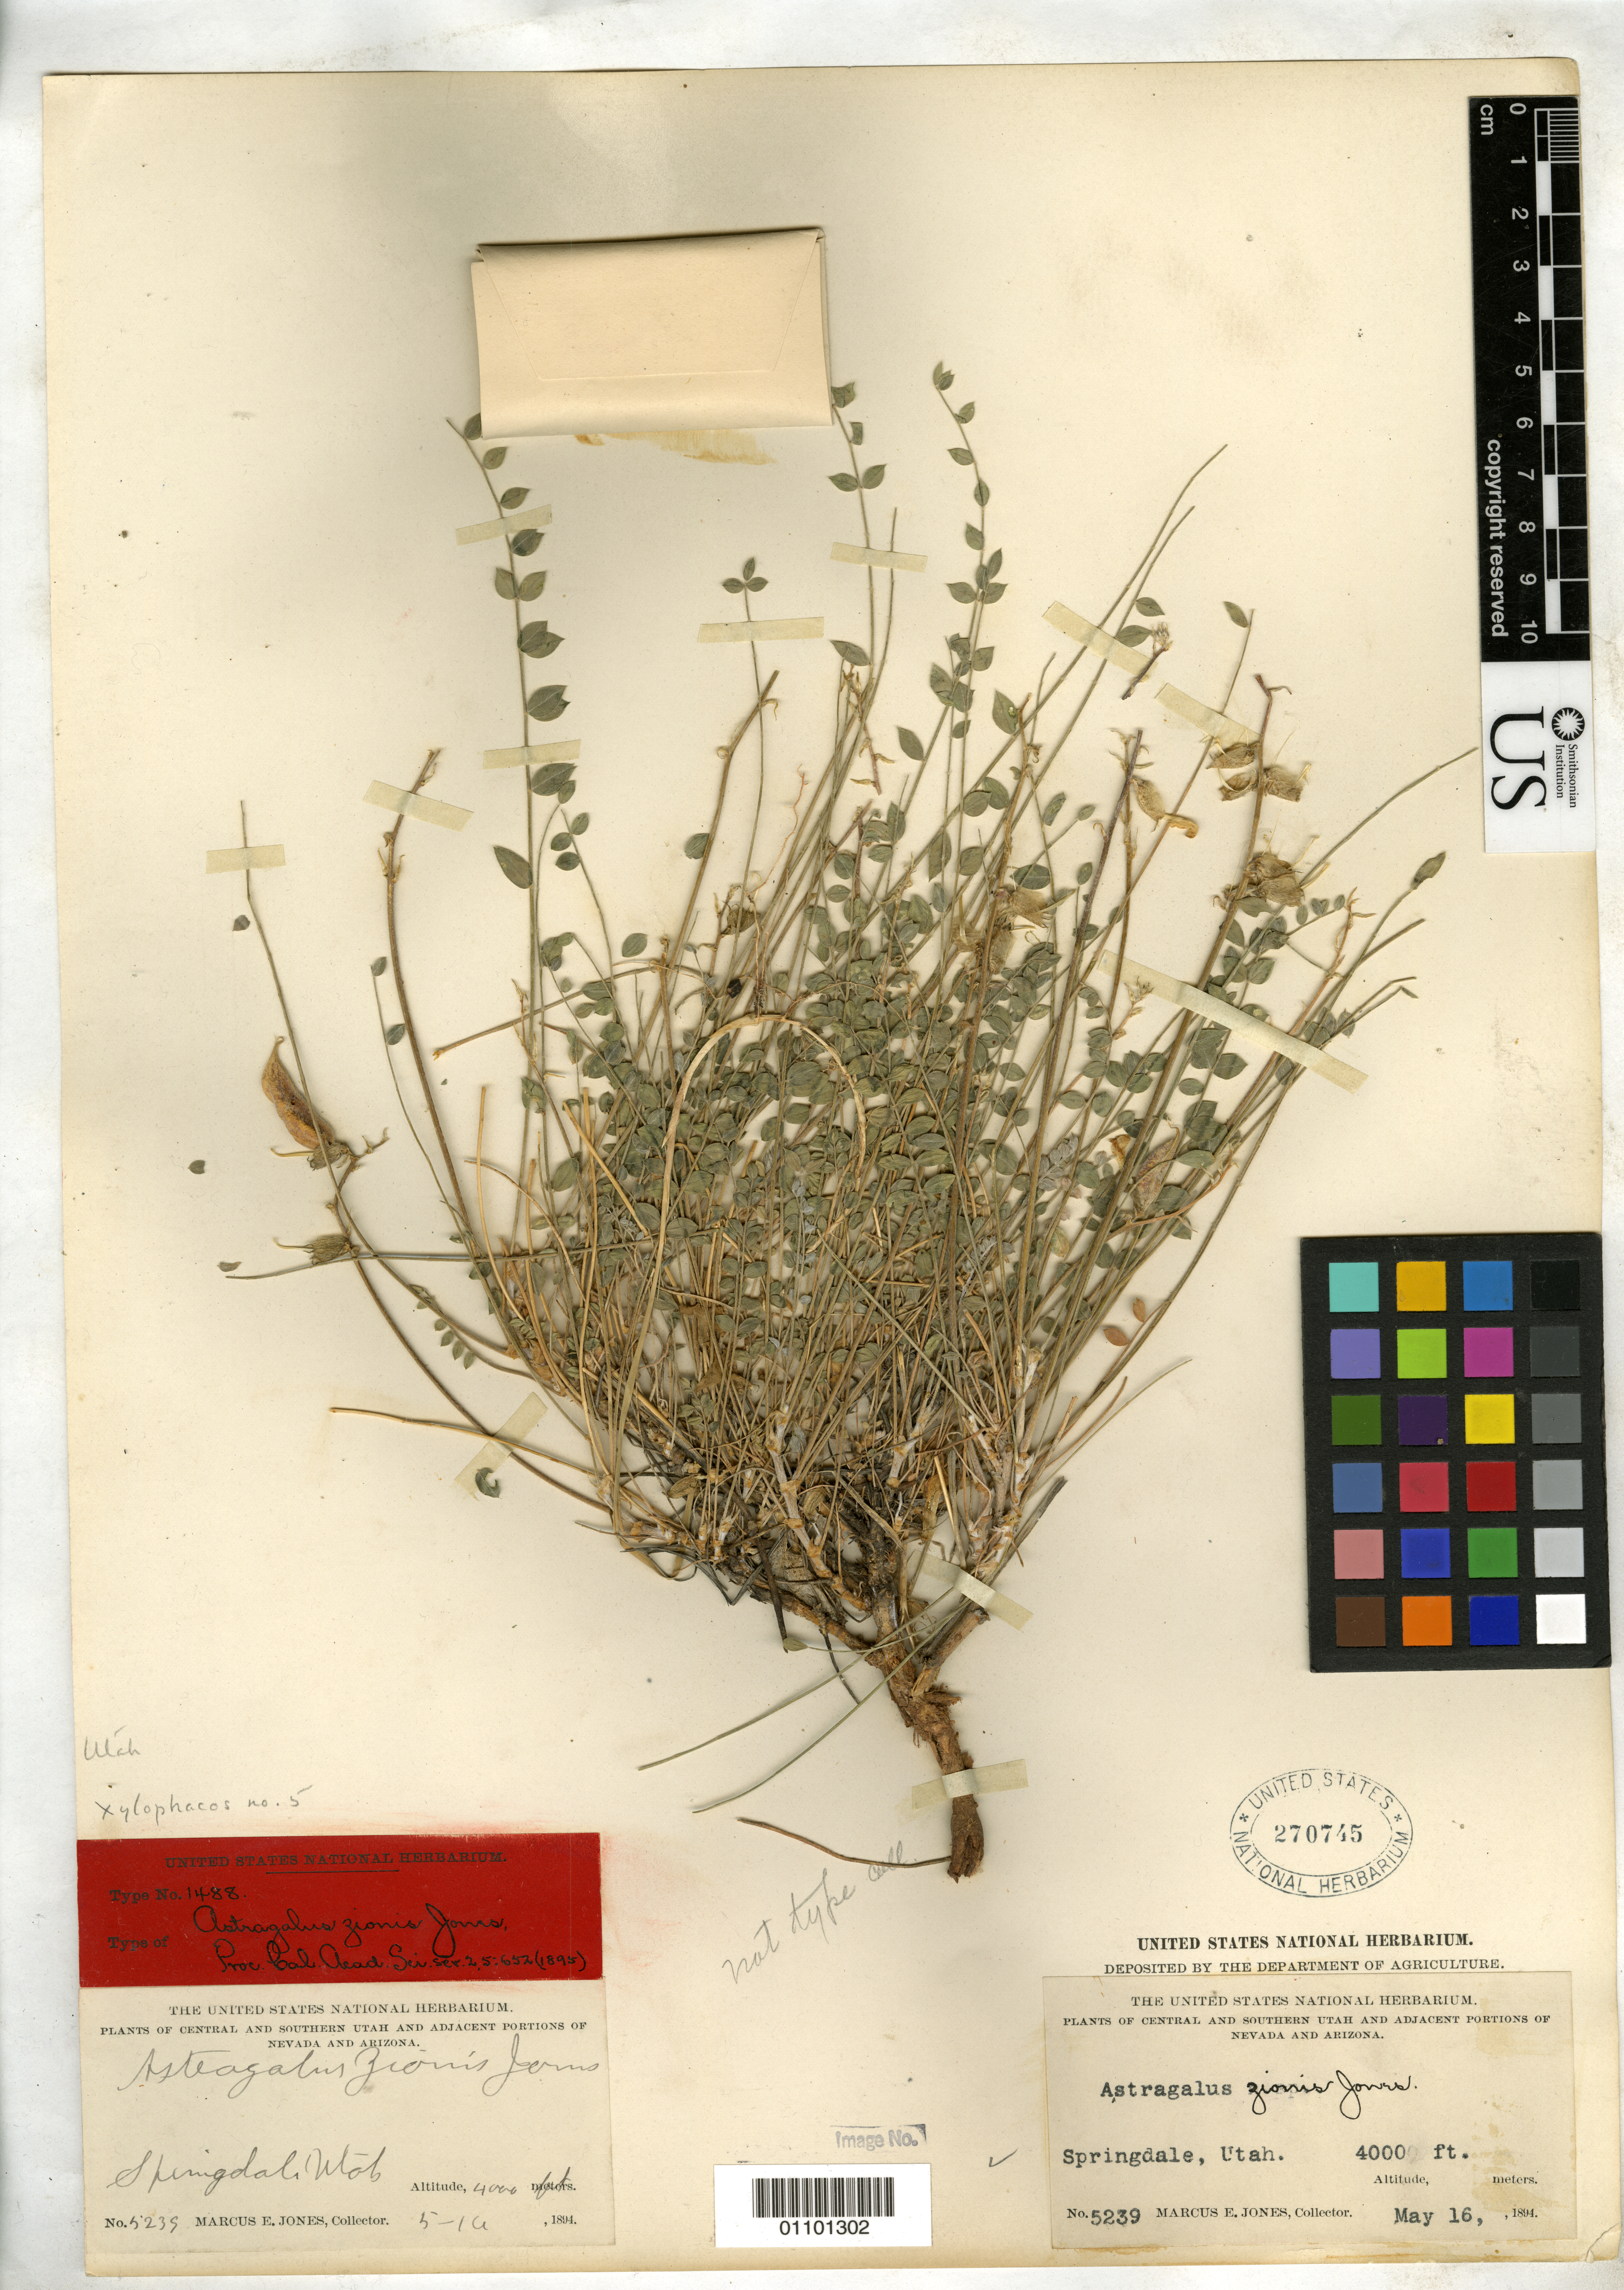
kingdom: Plantae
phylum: Tracheophyta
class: Magnoliopsida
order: Fabales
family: Fabaceae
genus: Astragalus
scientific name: Astragalus zionis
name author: M.E. Jones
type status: Syntype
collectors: M. E. Jones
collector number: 5239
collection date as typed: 16 May 1894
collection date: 1894-05-16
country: United States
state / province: Utah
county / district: Washington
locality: Springdale.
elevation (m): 1219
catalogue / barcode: US 270745